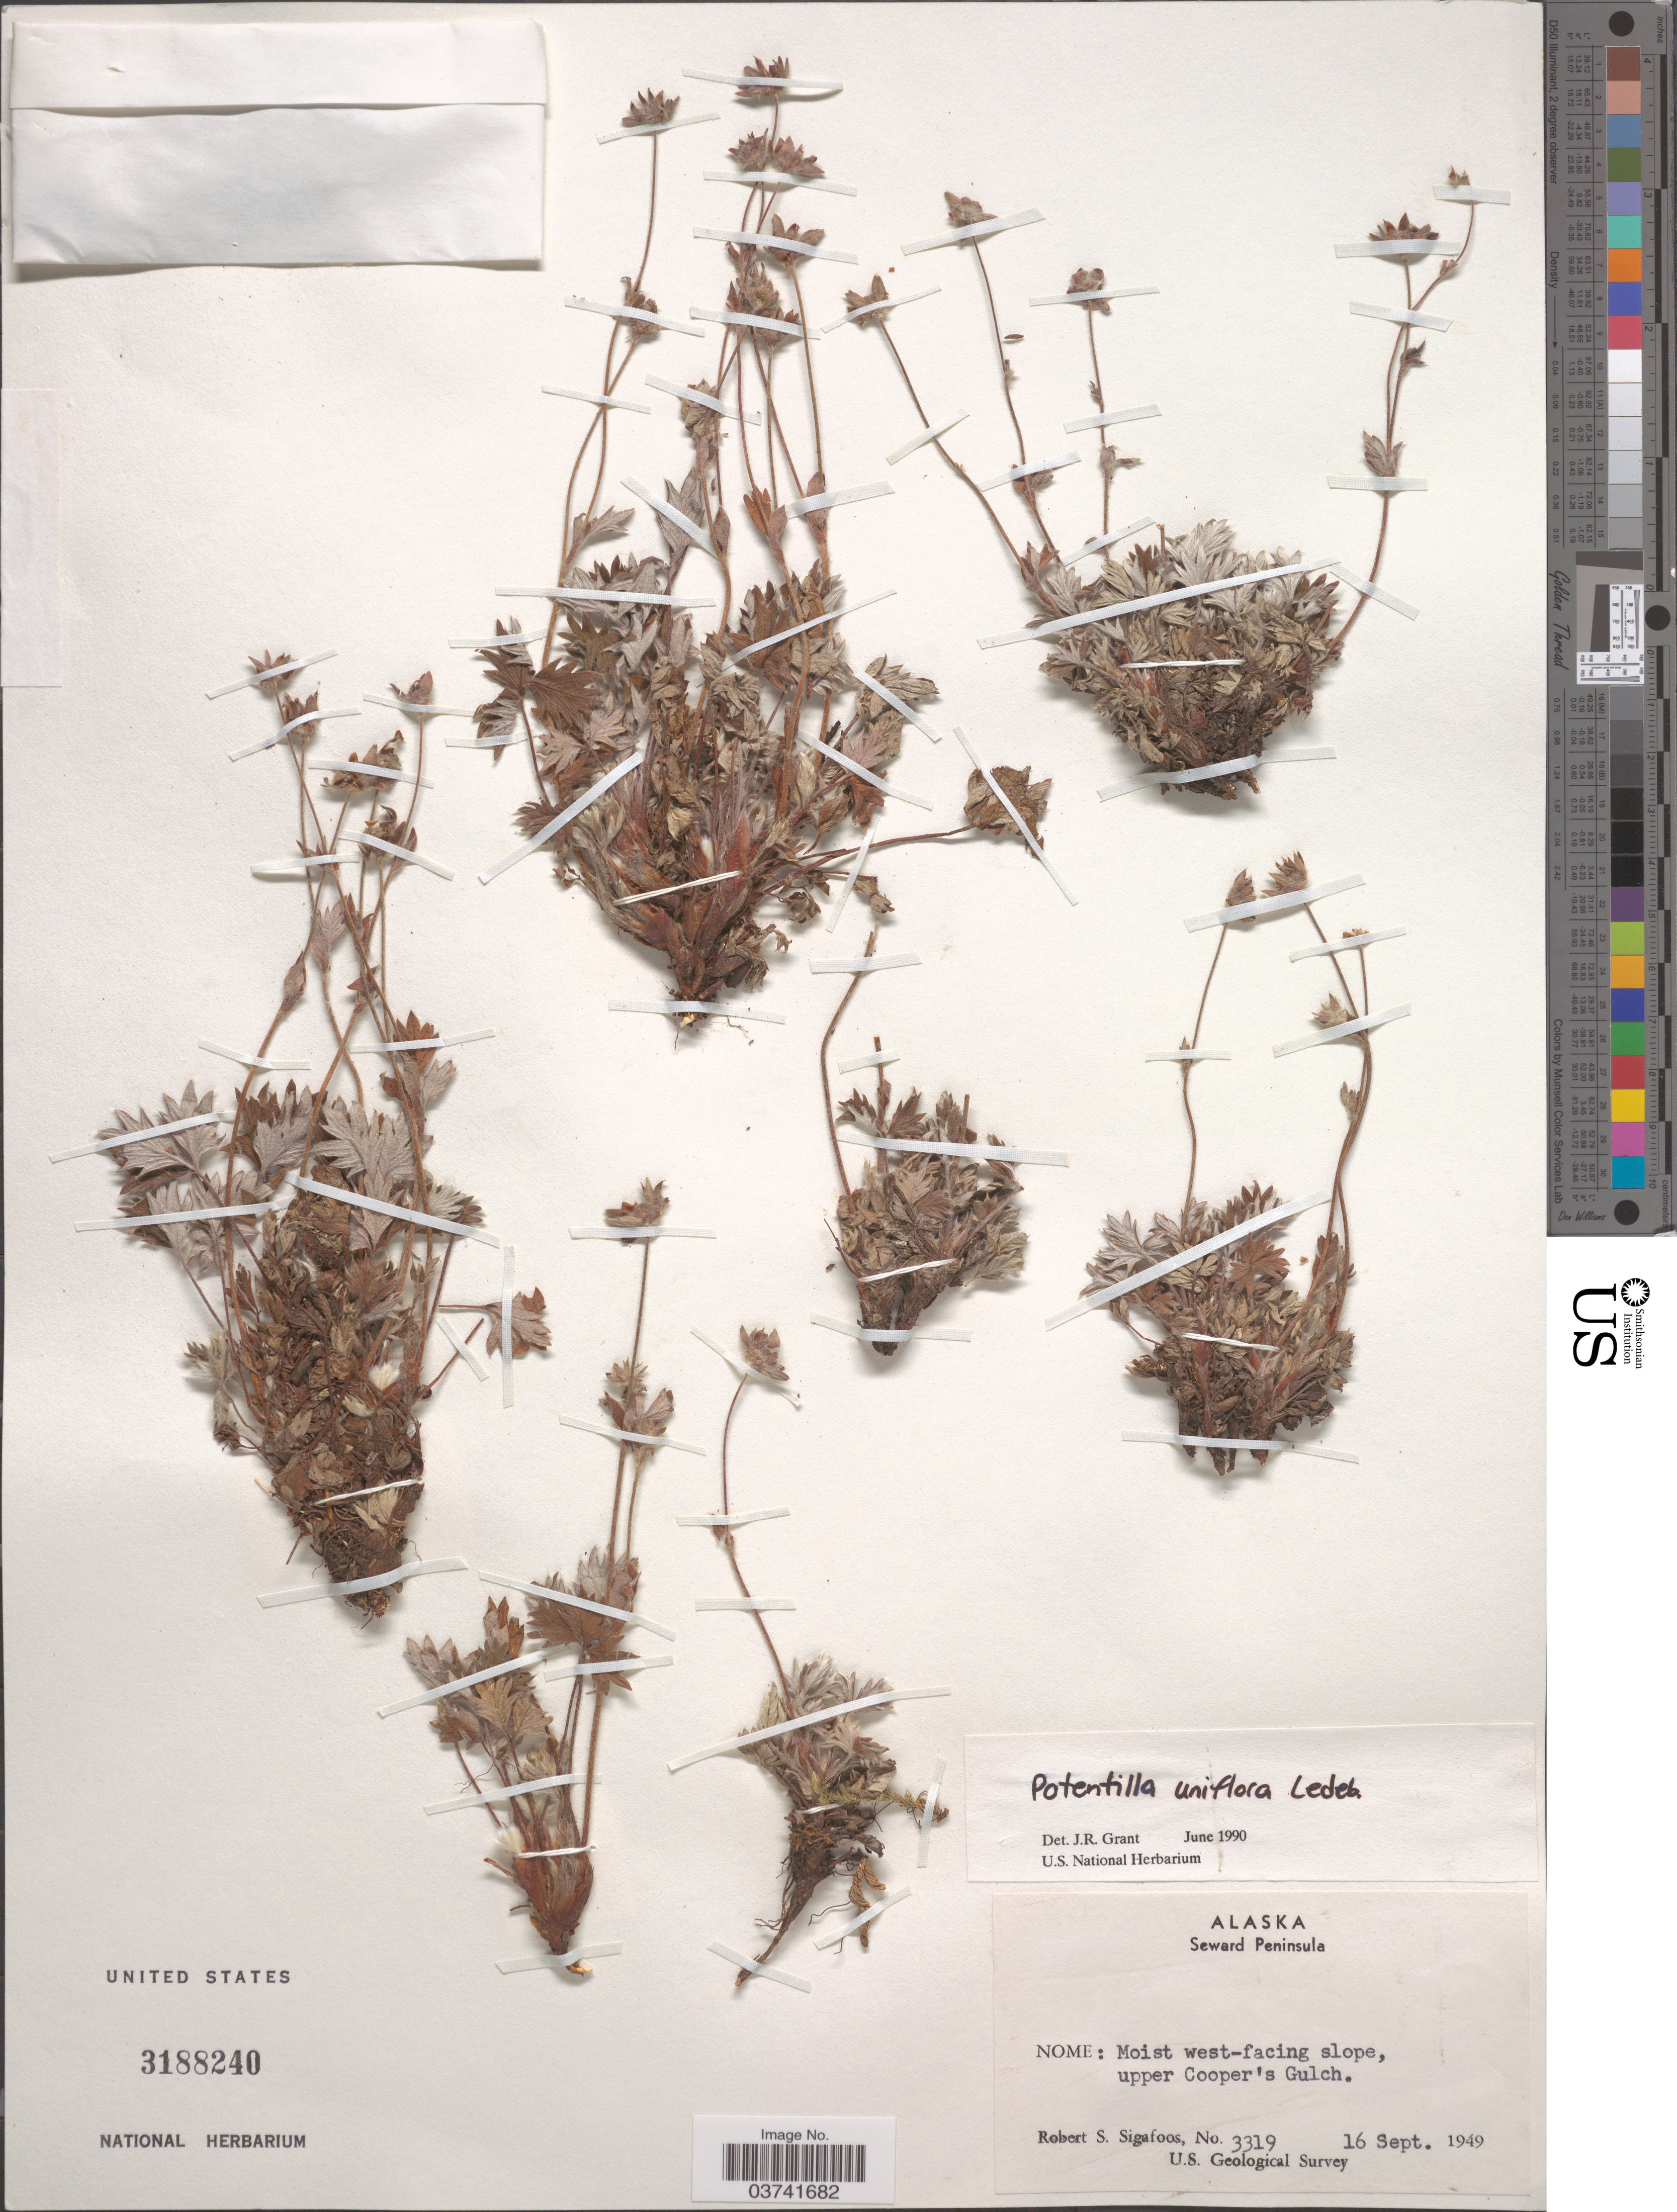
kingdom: Plantae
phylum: Tracheophyta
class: Magnoliopsida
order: Rosales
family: Rosaceae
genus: Potentilla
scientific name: Potentilla uniflora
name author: Ledeb.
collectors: R. Sigafoos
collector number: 3319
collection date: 1949-09-16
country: United States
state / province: Alaska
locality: Seward Peninsula. Nome: Moist west-facing slope, upper Cooper's Gulch.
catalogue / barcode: US 3188240